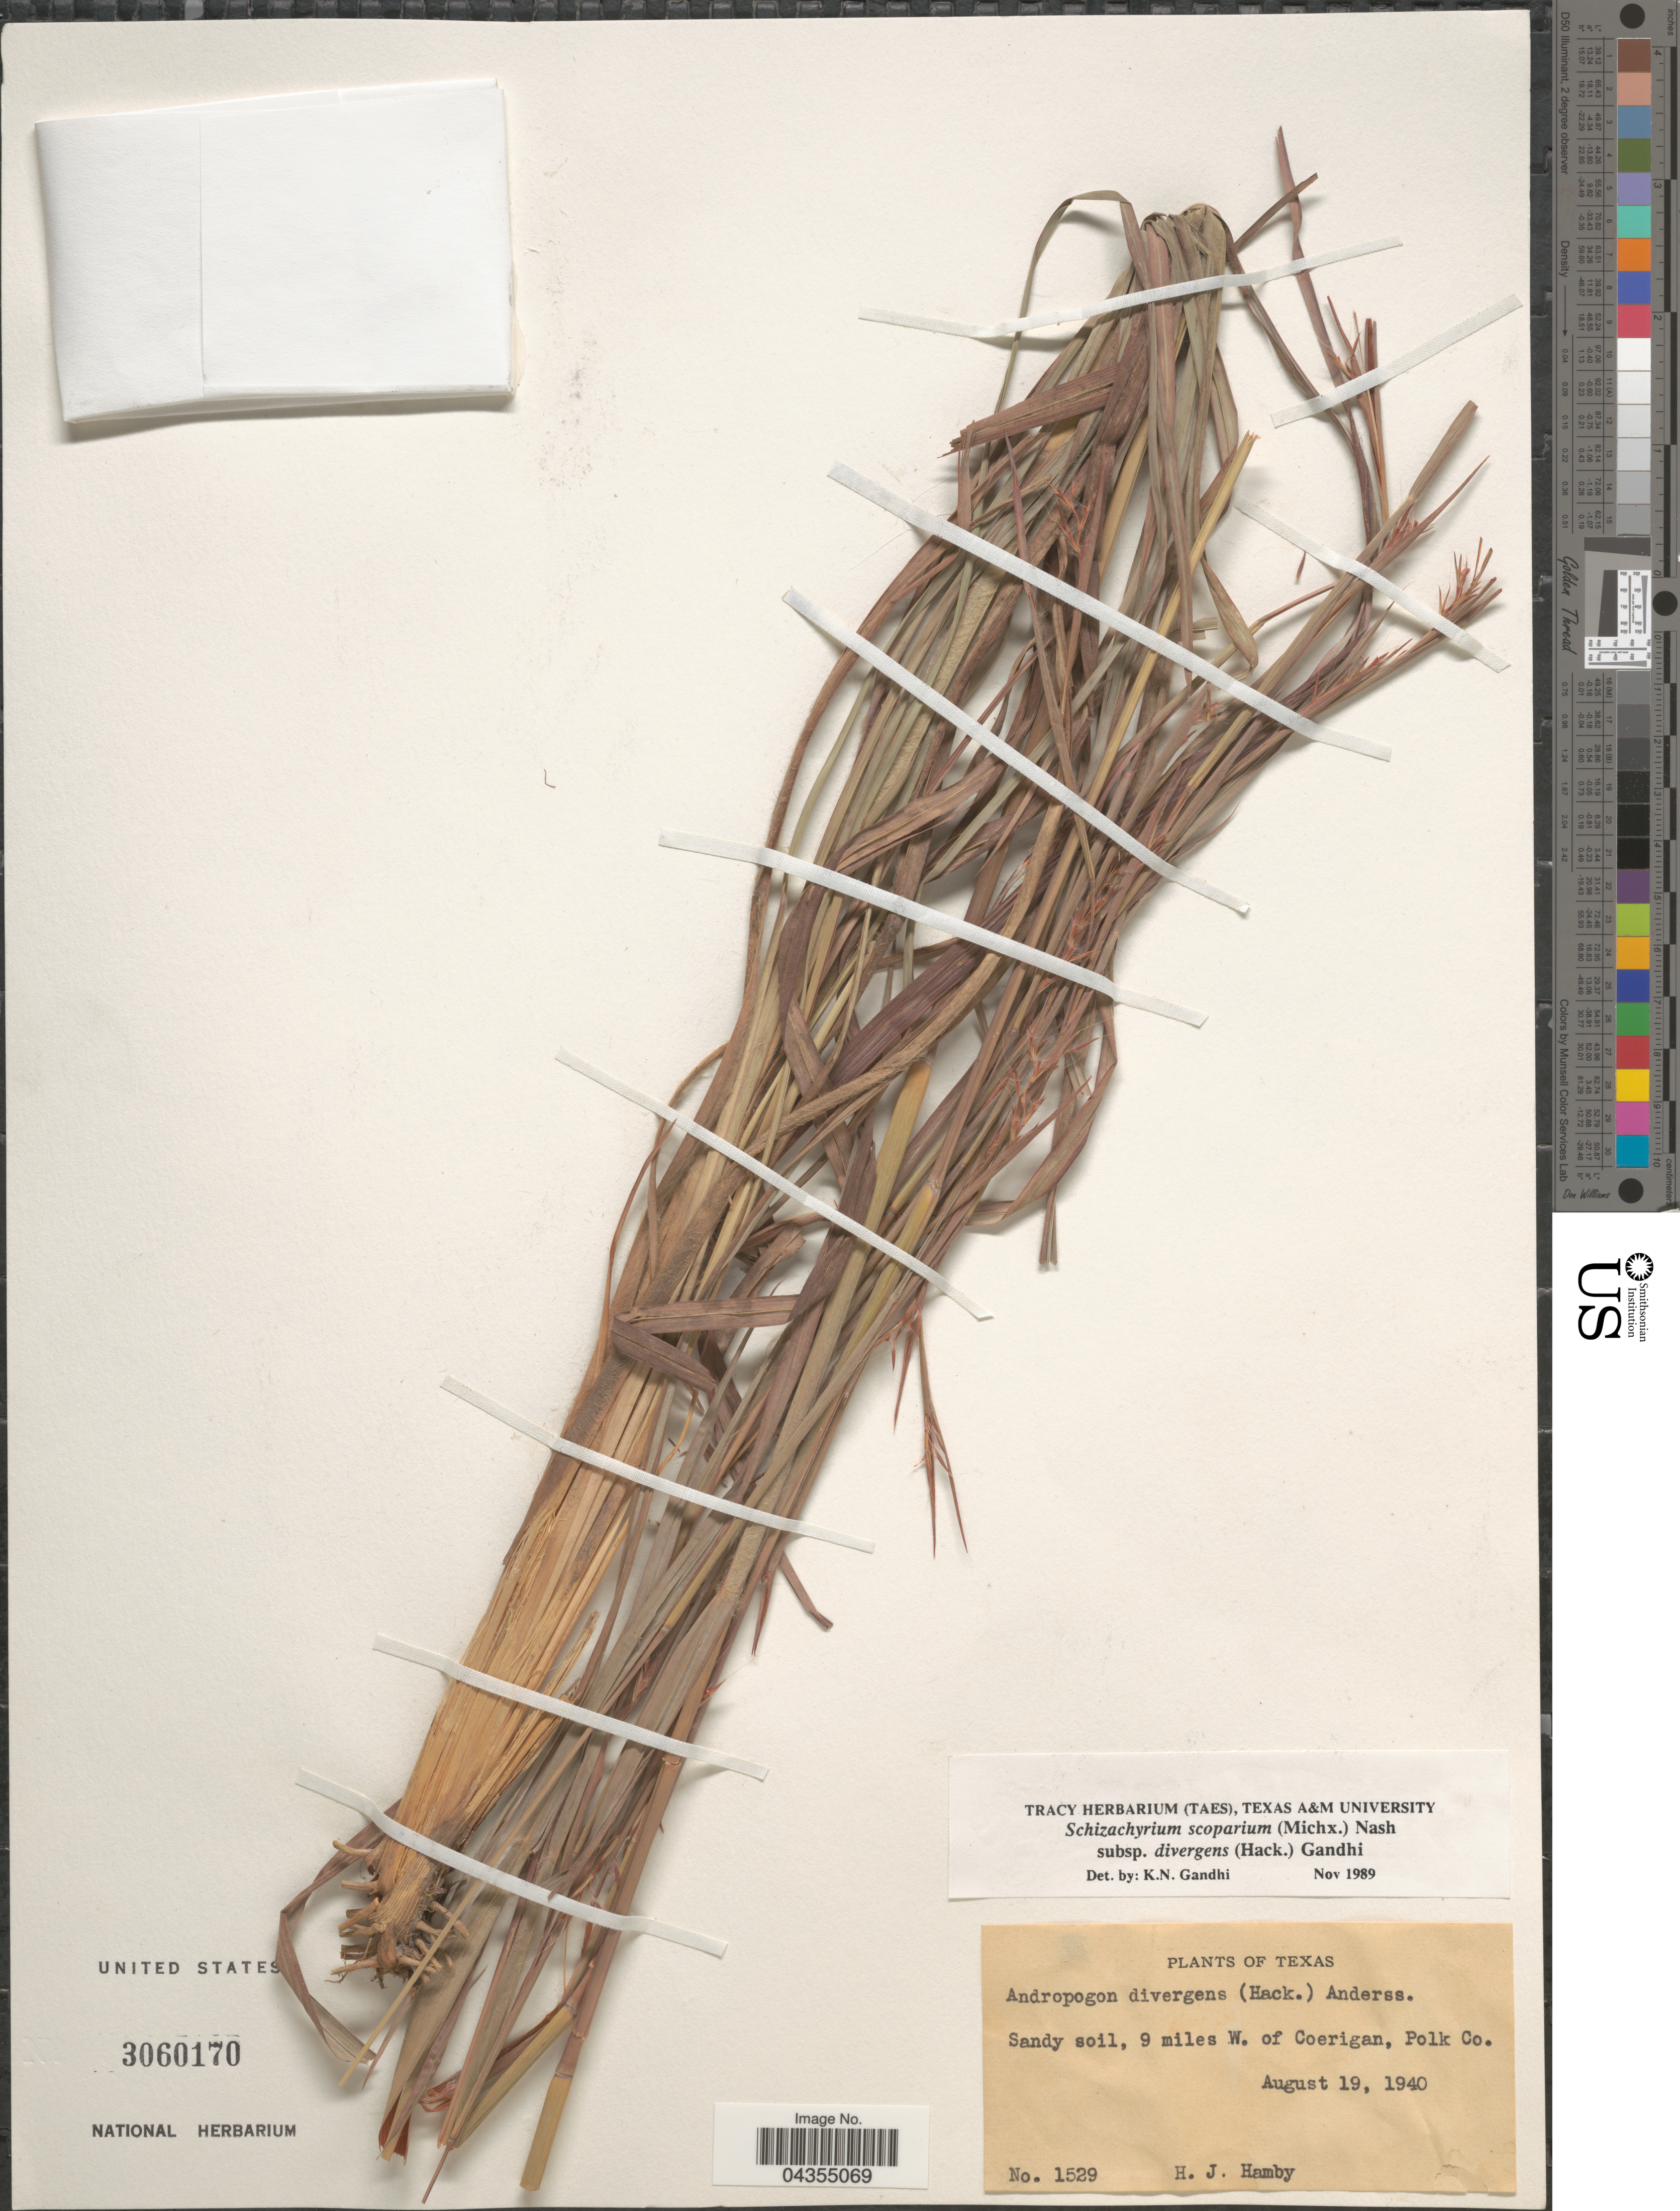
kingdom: Plantae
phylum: Tracheophyta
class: Liliopsida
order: Poales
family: Poaceae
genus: Schizachyrium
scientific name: Schizachyrium scoparium var. divergens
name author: (Hack.) Gould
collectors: H. Hamby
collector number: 1529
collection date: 1940-08-19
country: United States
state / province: Texas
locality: Sandy soil, 9 miles W. of Coerigan, Polk Co.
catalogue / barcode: US 3060170